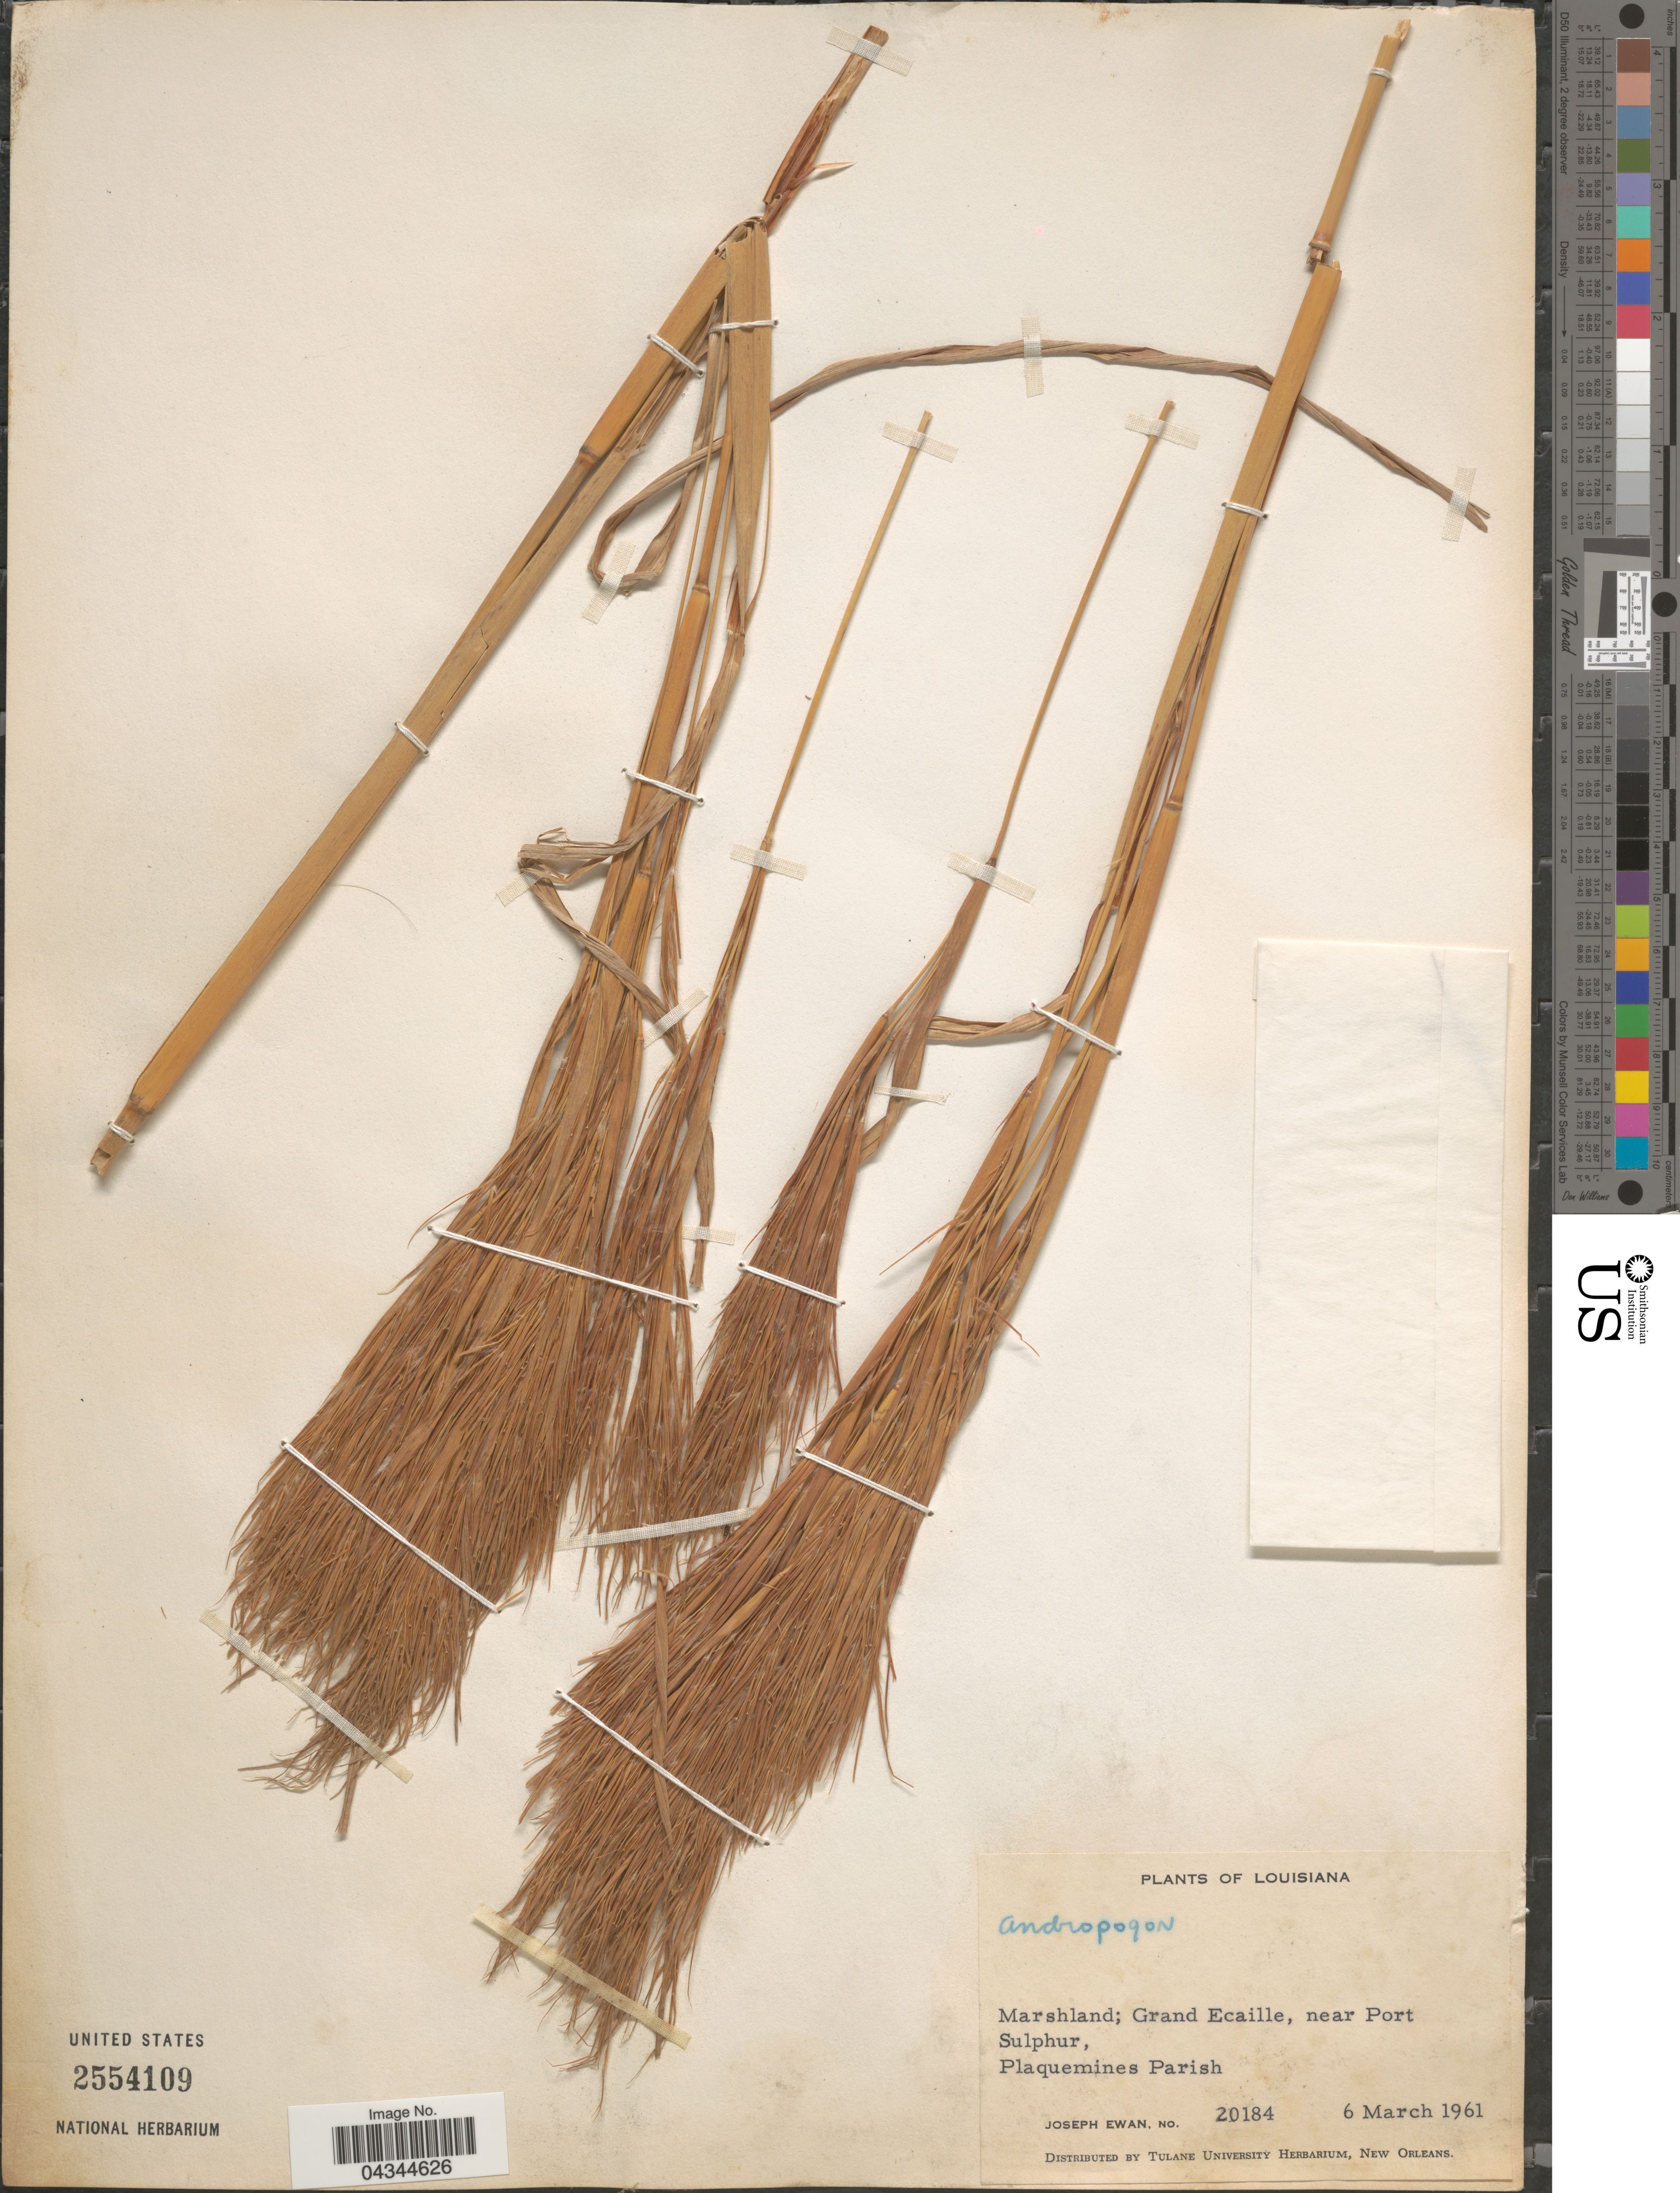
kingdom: Plantae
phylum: Tracheophyta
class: Liliopsida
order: Poales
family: Poaceae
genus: Andropogon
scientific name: Andropogon sp.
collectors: J. A. Ewan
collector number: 20184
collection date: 1961-03-06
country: United States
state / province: Louisiana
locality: Grand Ecaille, near Port Sulphur, Plaquemines Parish.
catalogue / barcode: US 2554109